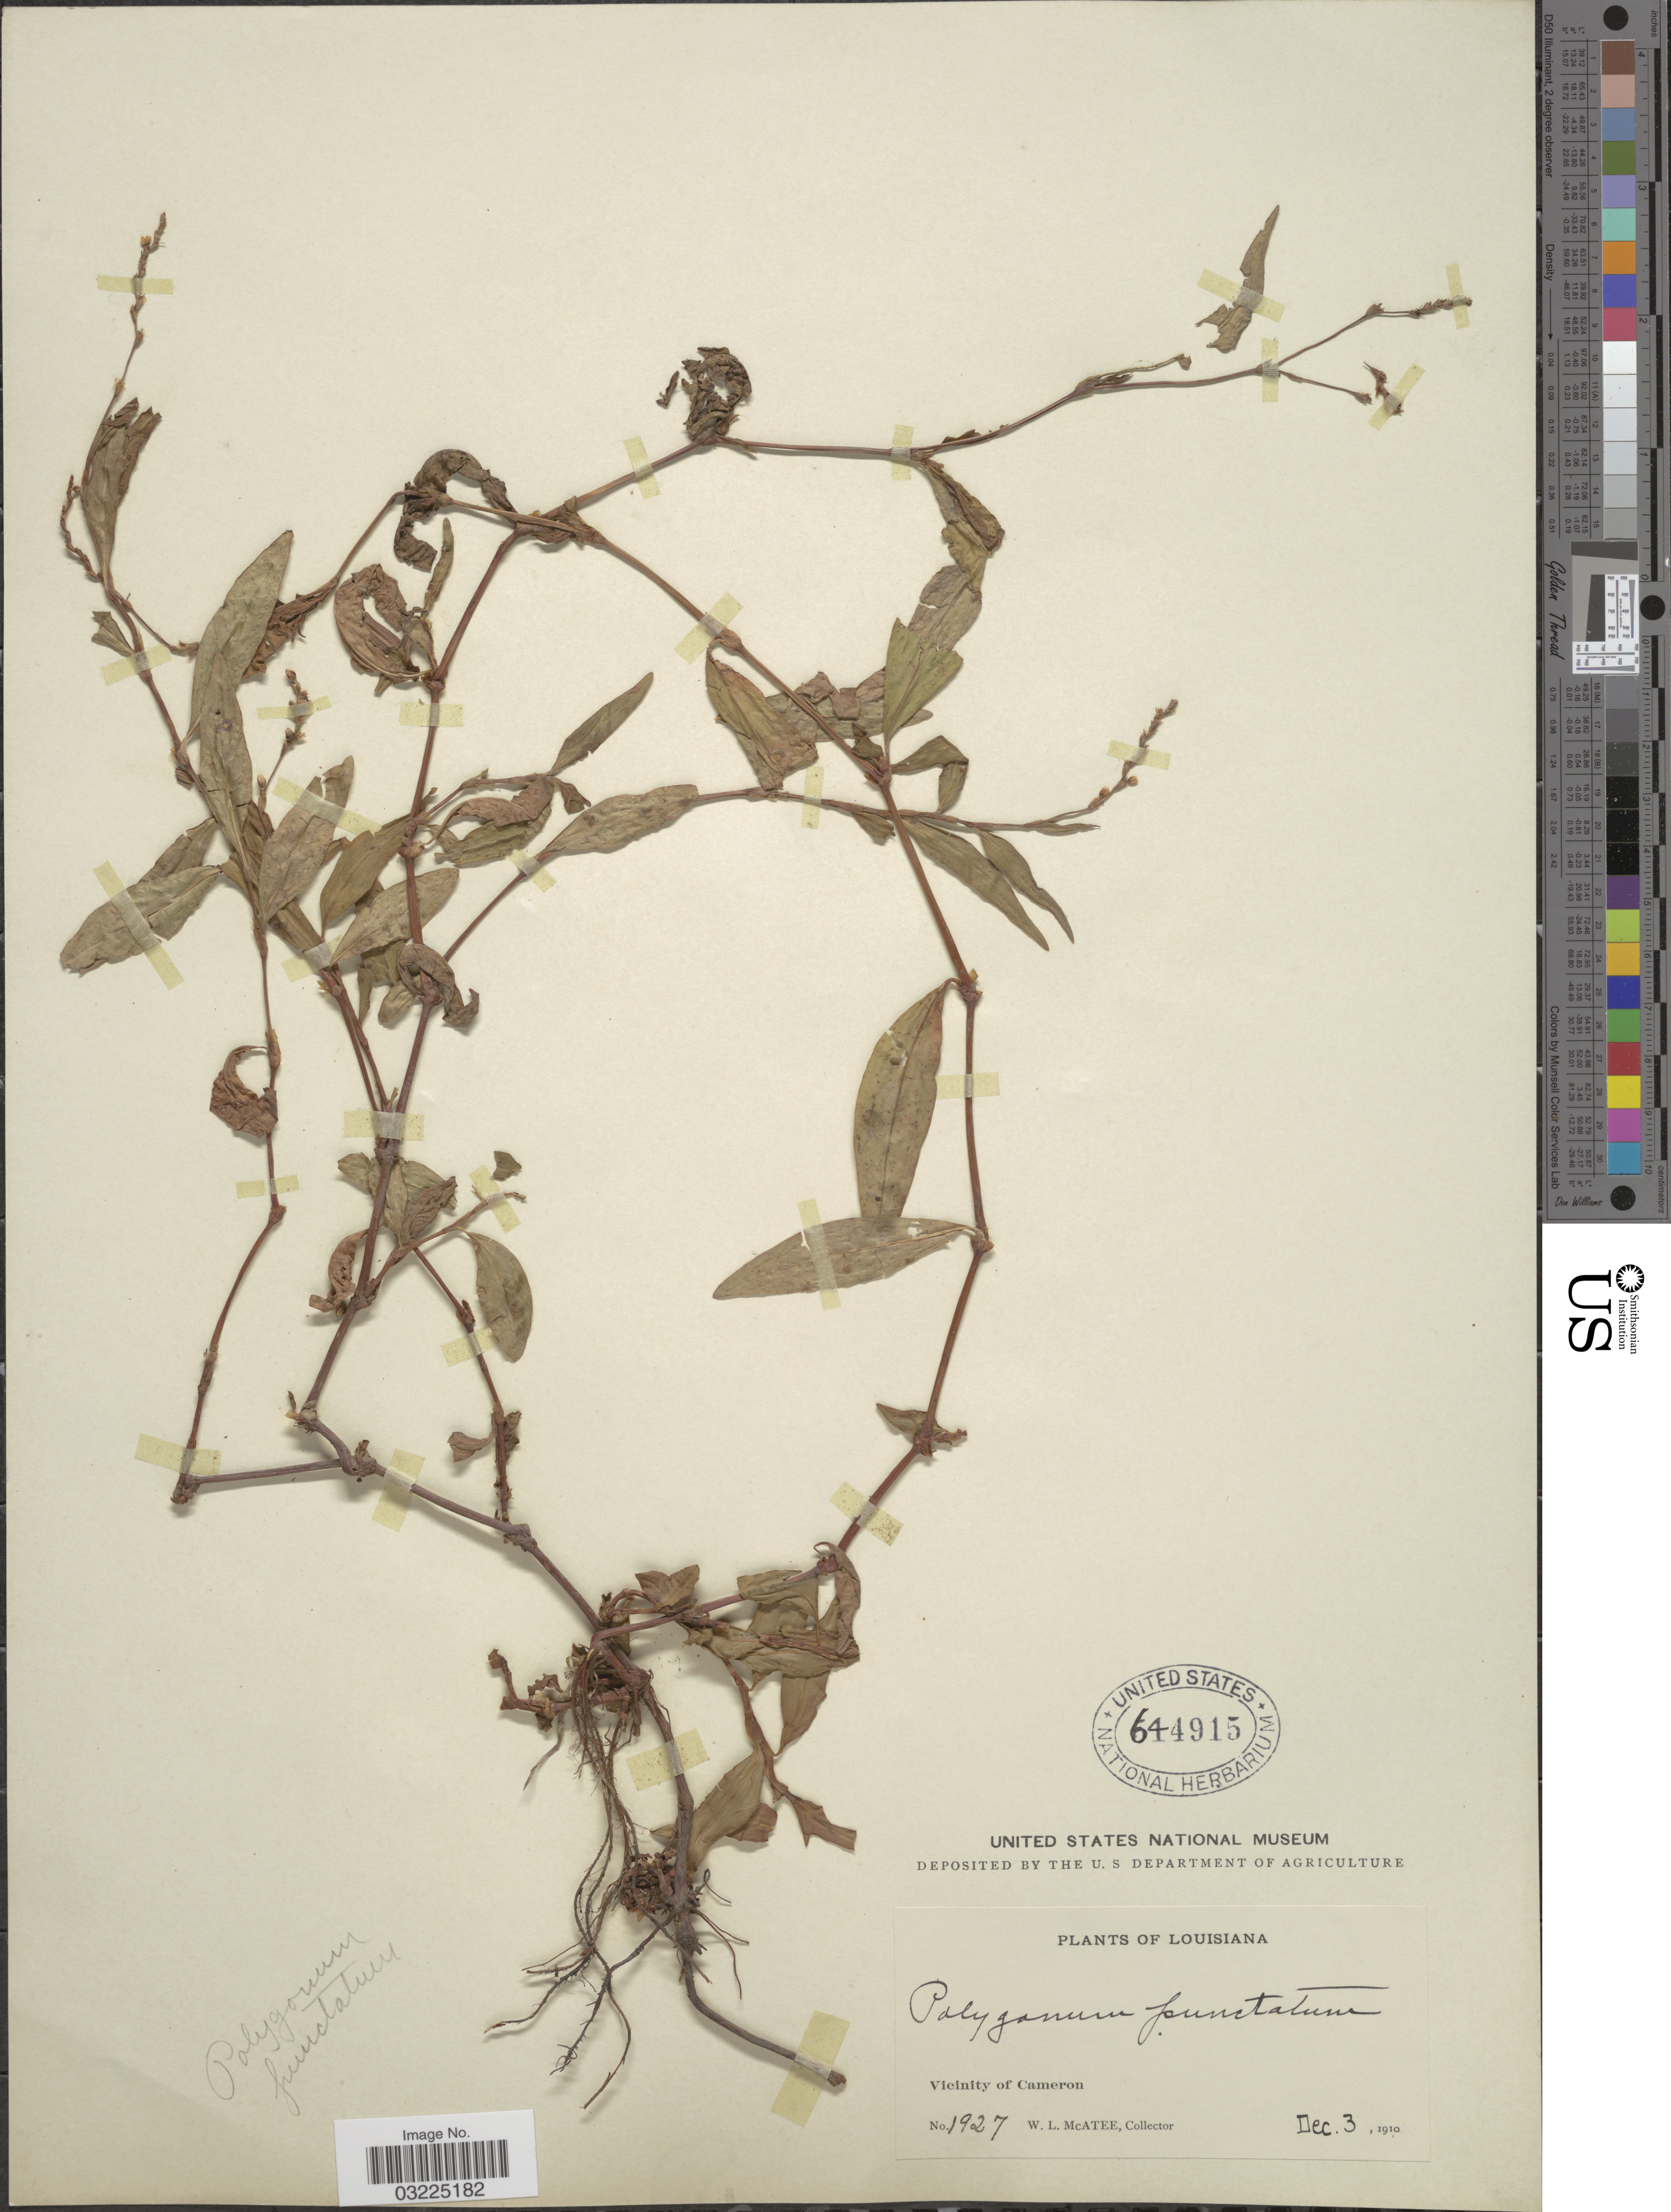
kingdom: Plantae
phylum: Tracheophyta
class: Magnoliopsida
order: Caryophyllales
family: Polygonaceae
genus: Persicaria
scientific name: Persicaria punctata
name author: (Elliott) Small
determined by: Atha, D. E.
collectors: W. McAtee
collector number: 1927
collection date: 1910-12-03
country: United States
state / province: Louisiana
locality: Vicinity of Cameron.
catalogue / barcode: US 644915